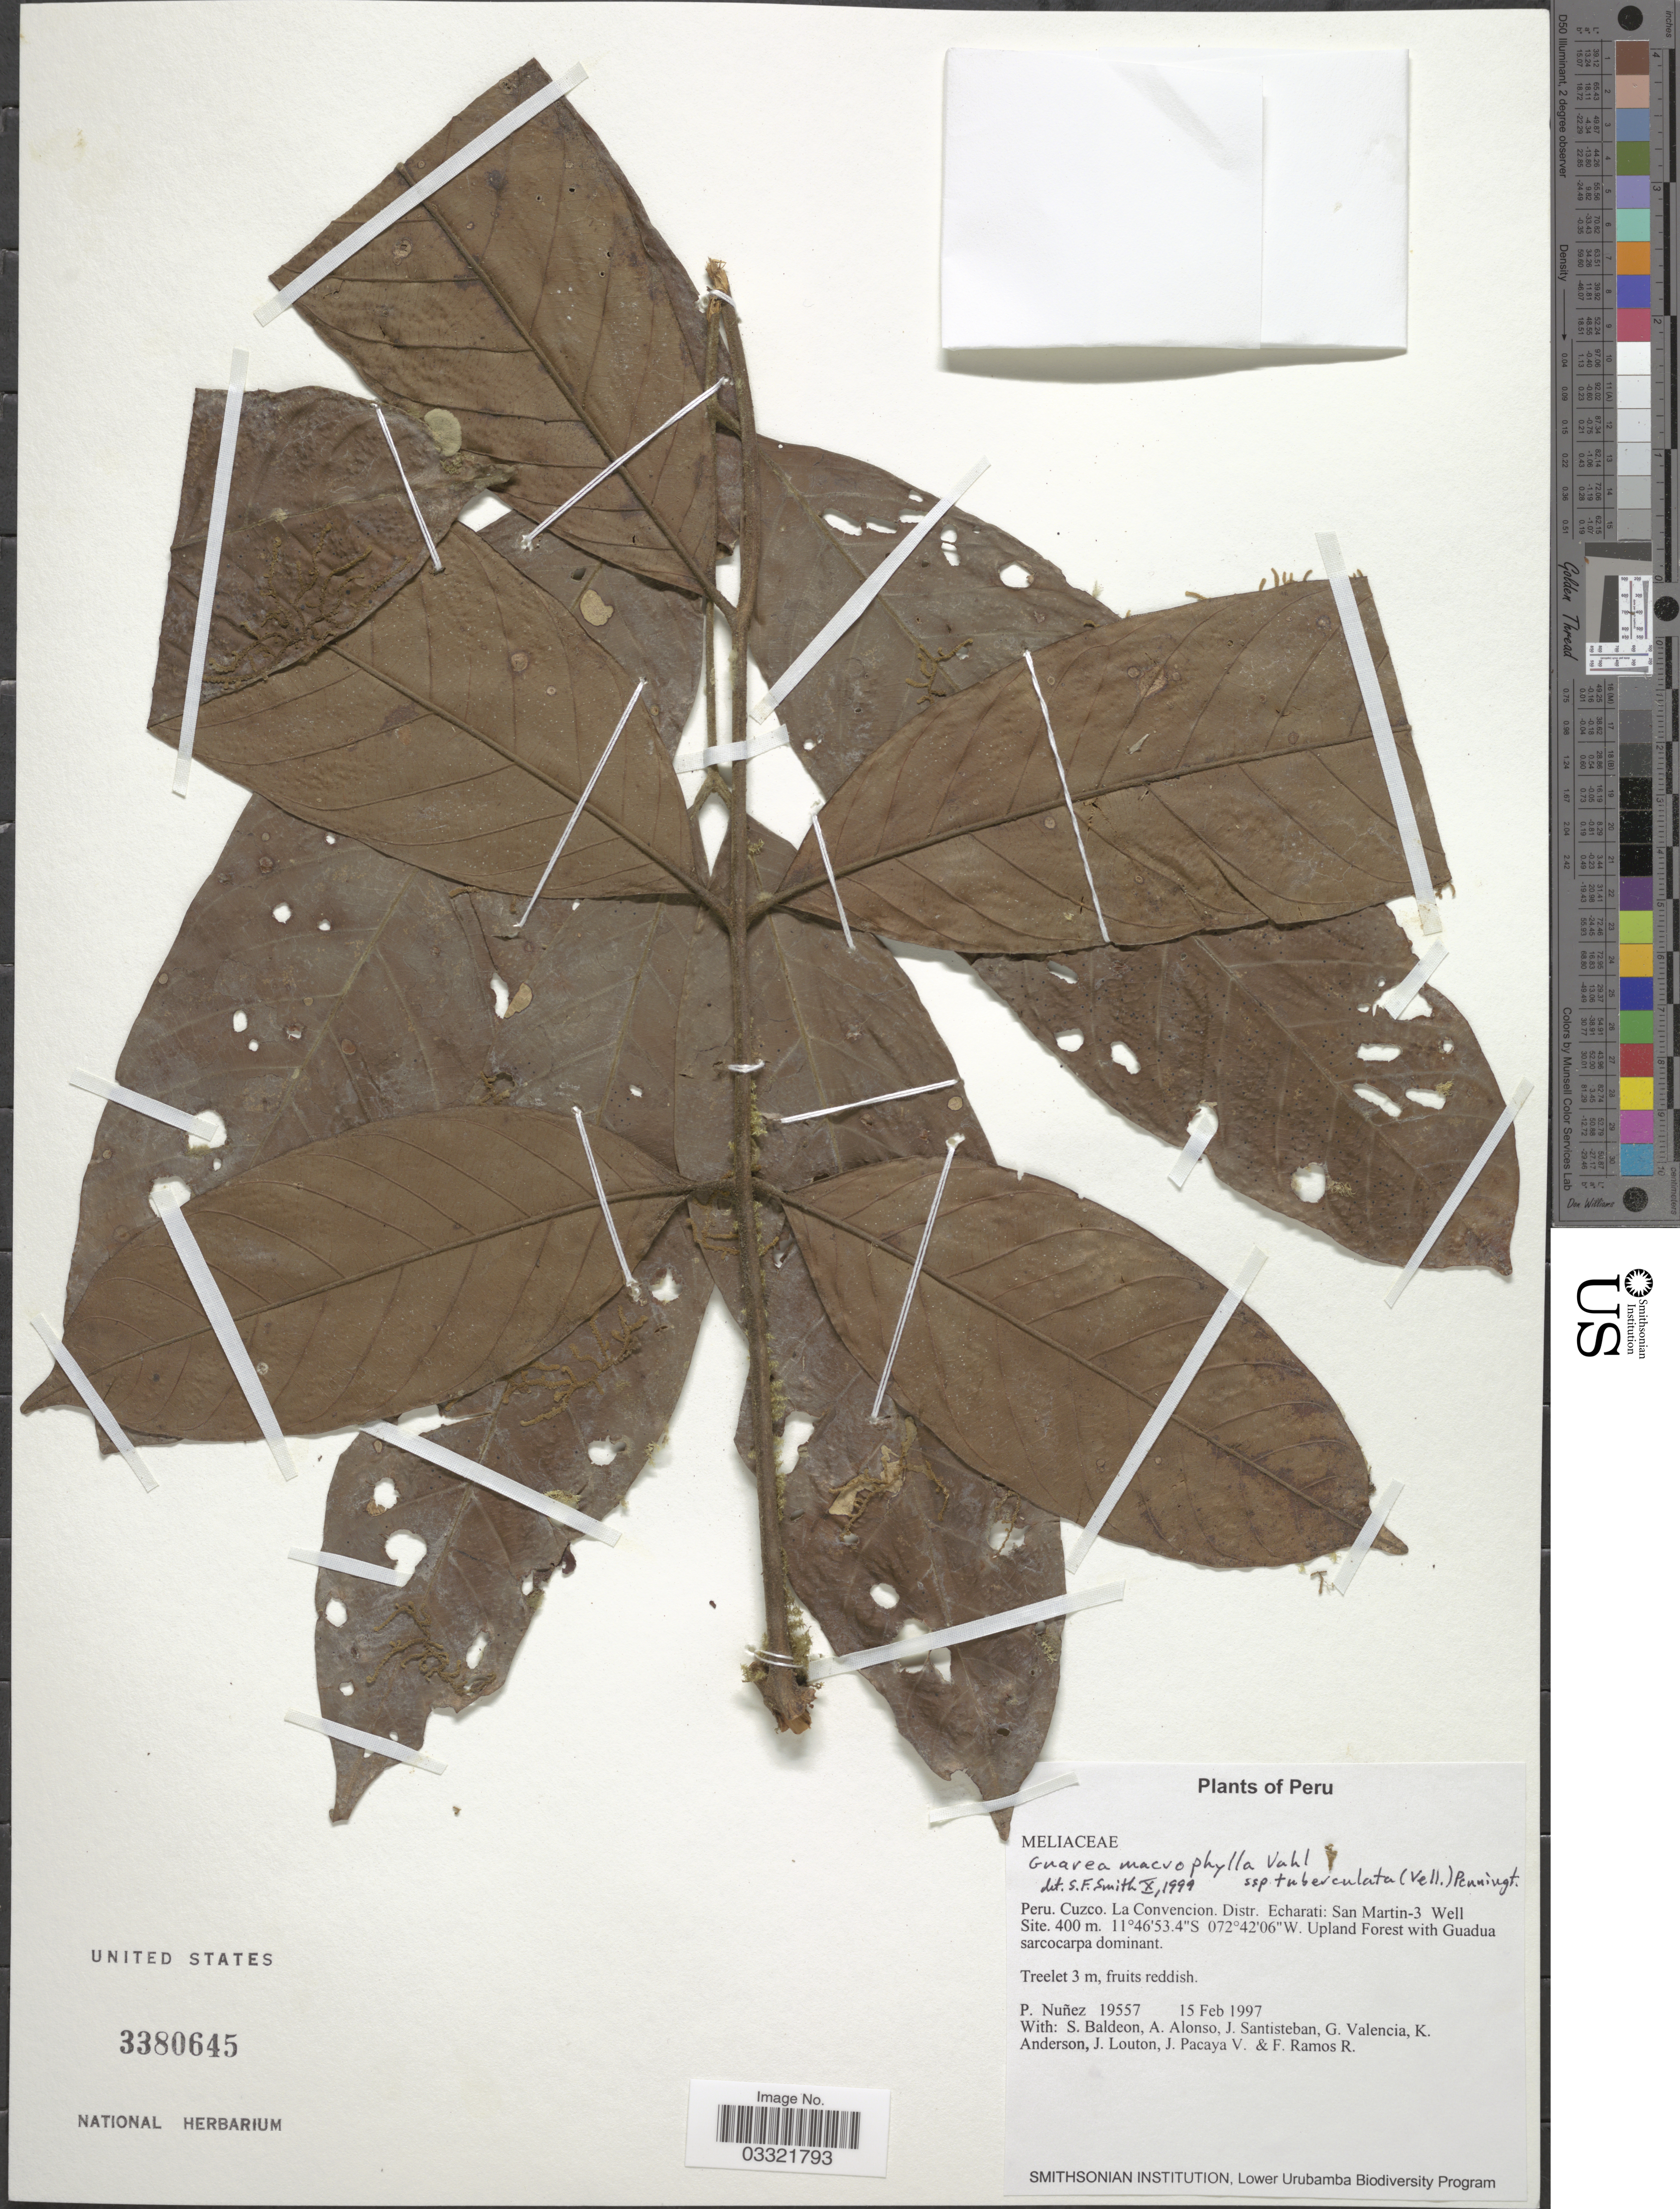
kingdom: Plantae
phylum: Tracheophyta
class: Magnoliopsida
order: Sapindales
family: Meliaceae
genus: Guarea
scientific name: Guarea macrophylla subsp. tuberculata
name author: (Vell.) T.D. Penn.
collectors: P. Nuñez V., S. Baldeon, A. Alonso, J. Santisteban & et al.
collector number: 19557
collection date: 1997-02-15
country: Peru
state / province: Cusco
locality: Cuzco. La Convencion. Distr. Echarati: San Martin-3 Well Site.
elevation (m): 400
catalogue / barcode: US 3380645